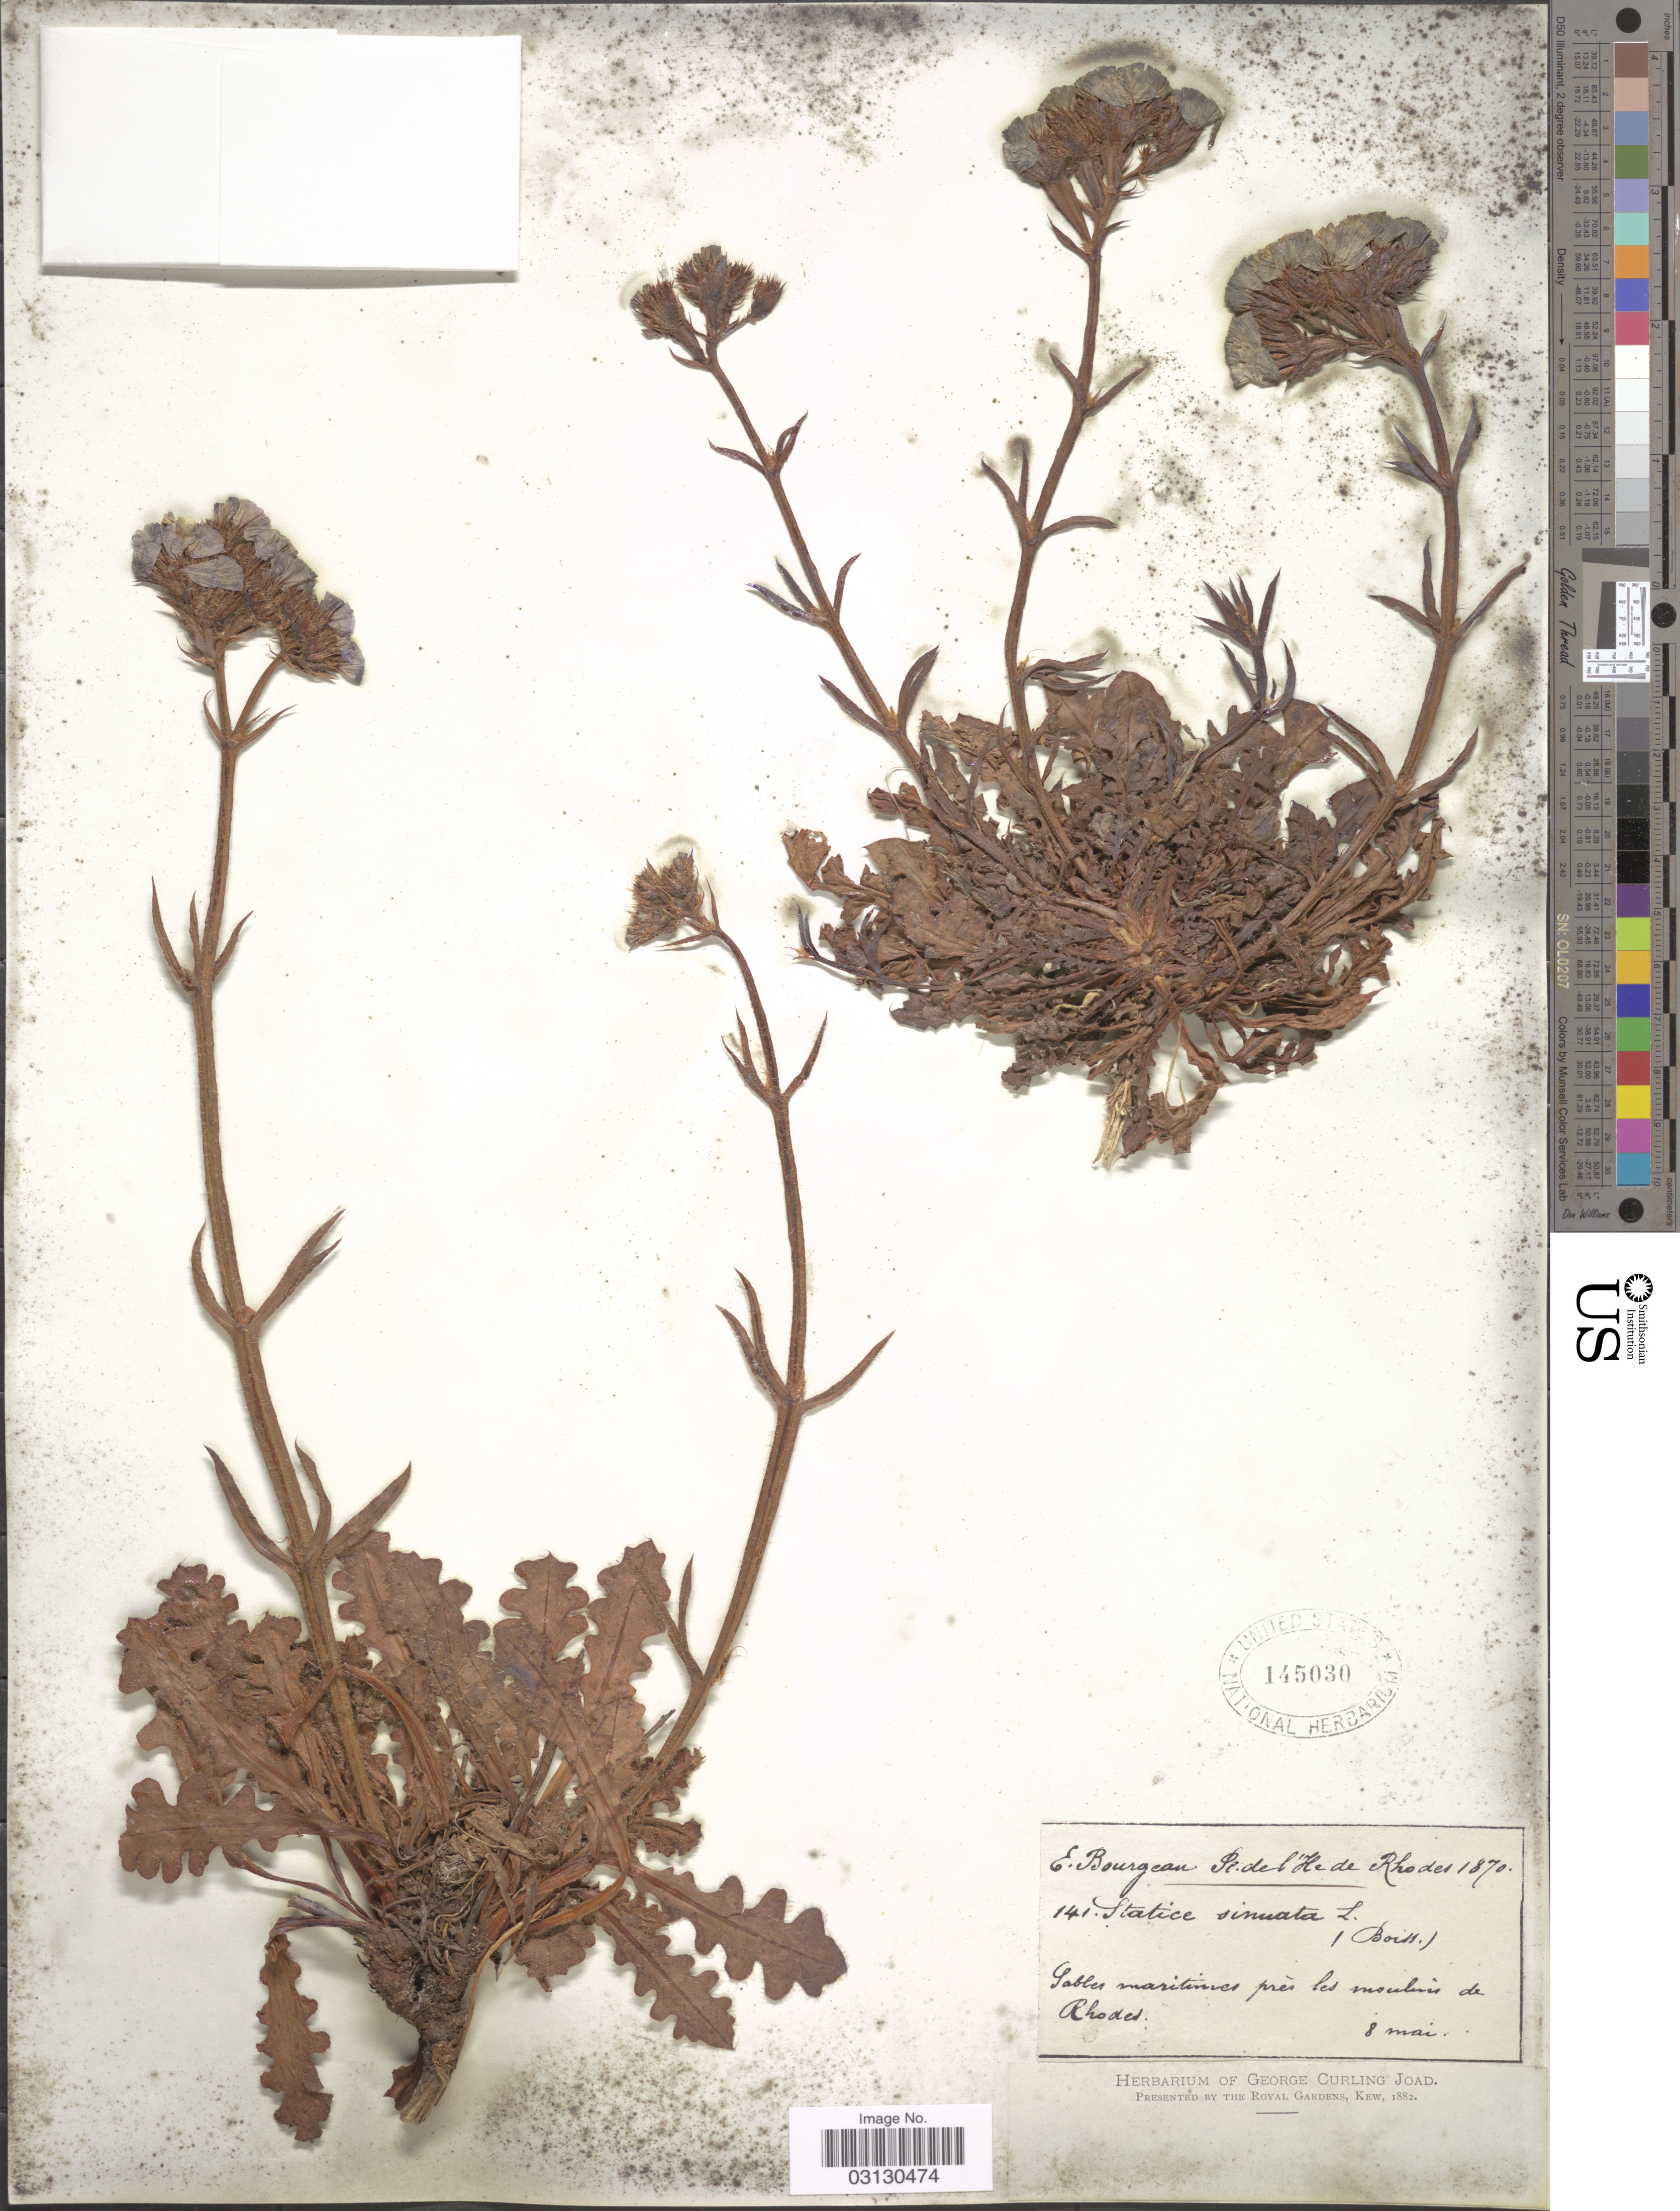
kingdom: Plantae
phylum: Tracheophyta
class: Magnoliopsida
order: Caryophyllales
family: Plumbaginaceae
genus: Limonium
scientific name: Limonium sinuatum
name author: (L.) Mill.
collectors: E. Bourgeau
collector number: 141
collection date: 1870-05-08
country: Greece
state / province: South Aegean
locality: Ile de Rhodes. Sables maritimes près les moulins de Rhodes.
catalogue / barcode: US 145030